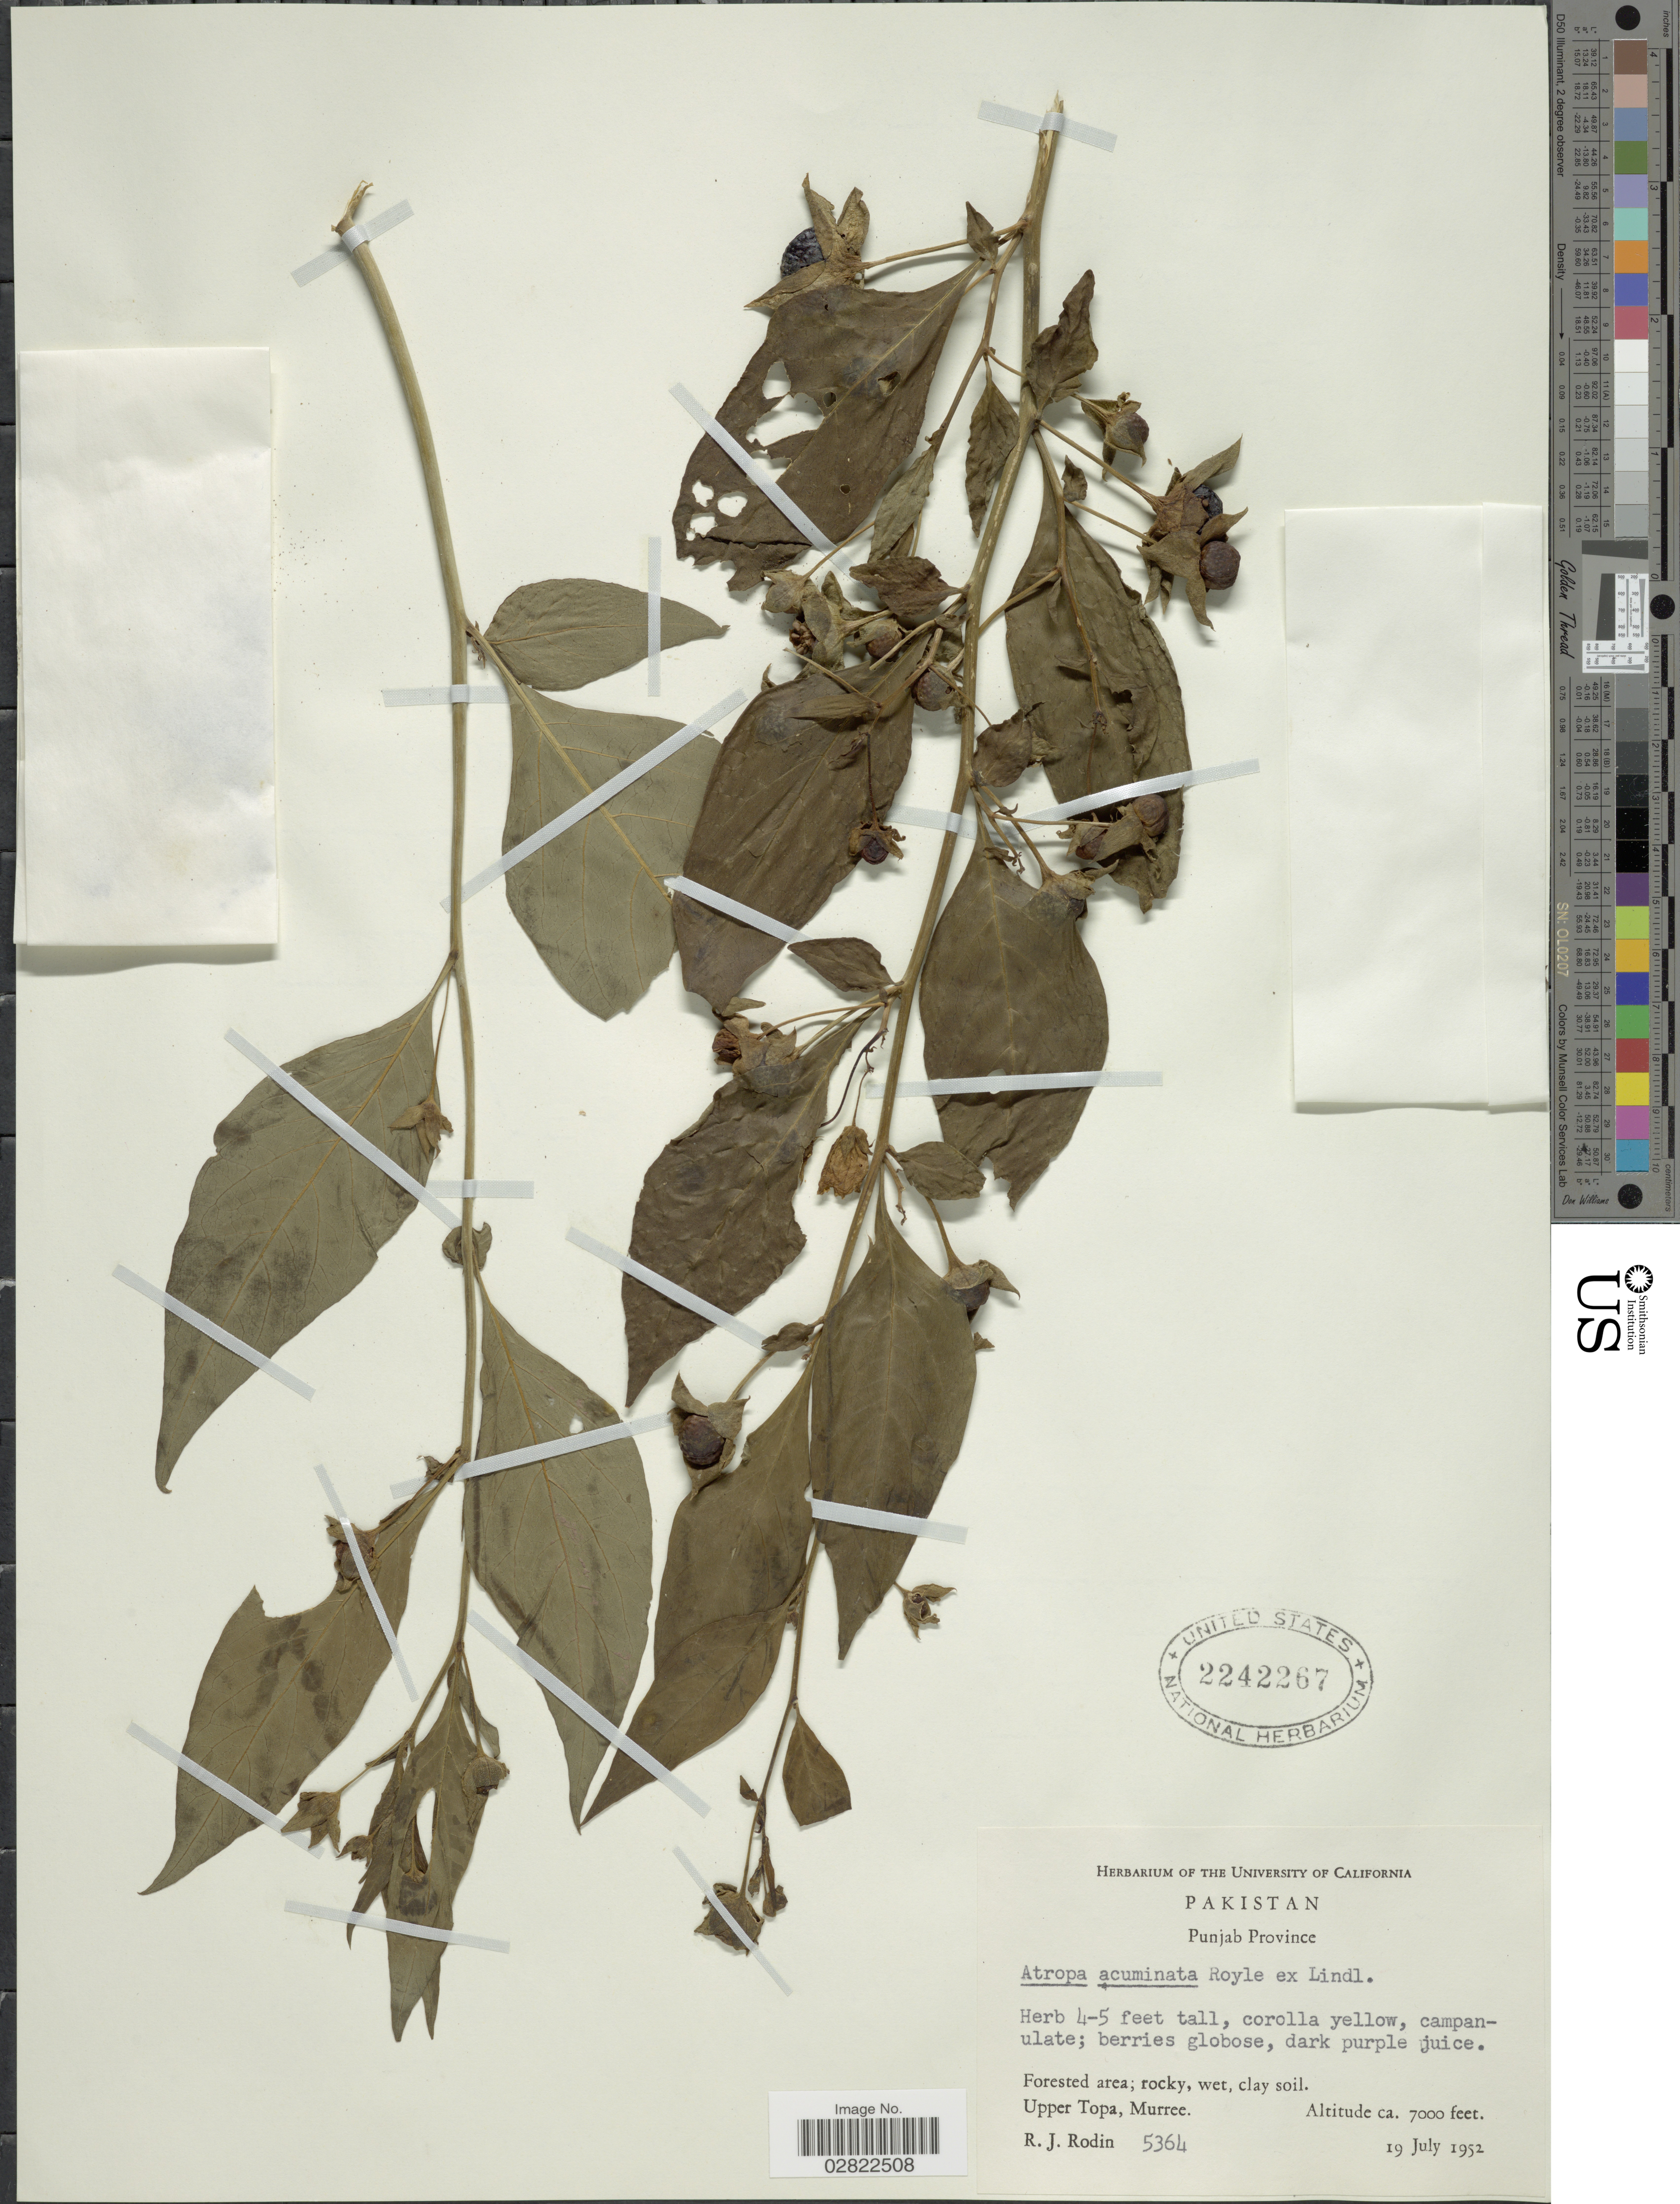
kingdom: Plantae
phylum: Tracheophyta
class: Magnoliopsida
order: Solanales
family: Solanaceae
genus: Atropa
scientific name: Atropa acuminata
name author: Royle ex Lindl.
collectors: R. J. Rodin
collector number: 5364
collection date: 1952-07-19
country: Pakistan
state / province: Punjab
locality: Punjab Province, Upper Topa, Murree.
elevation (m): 2134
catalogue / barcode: US 2242267